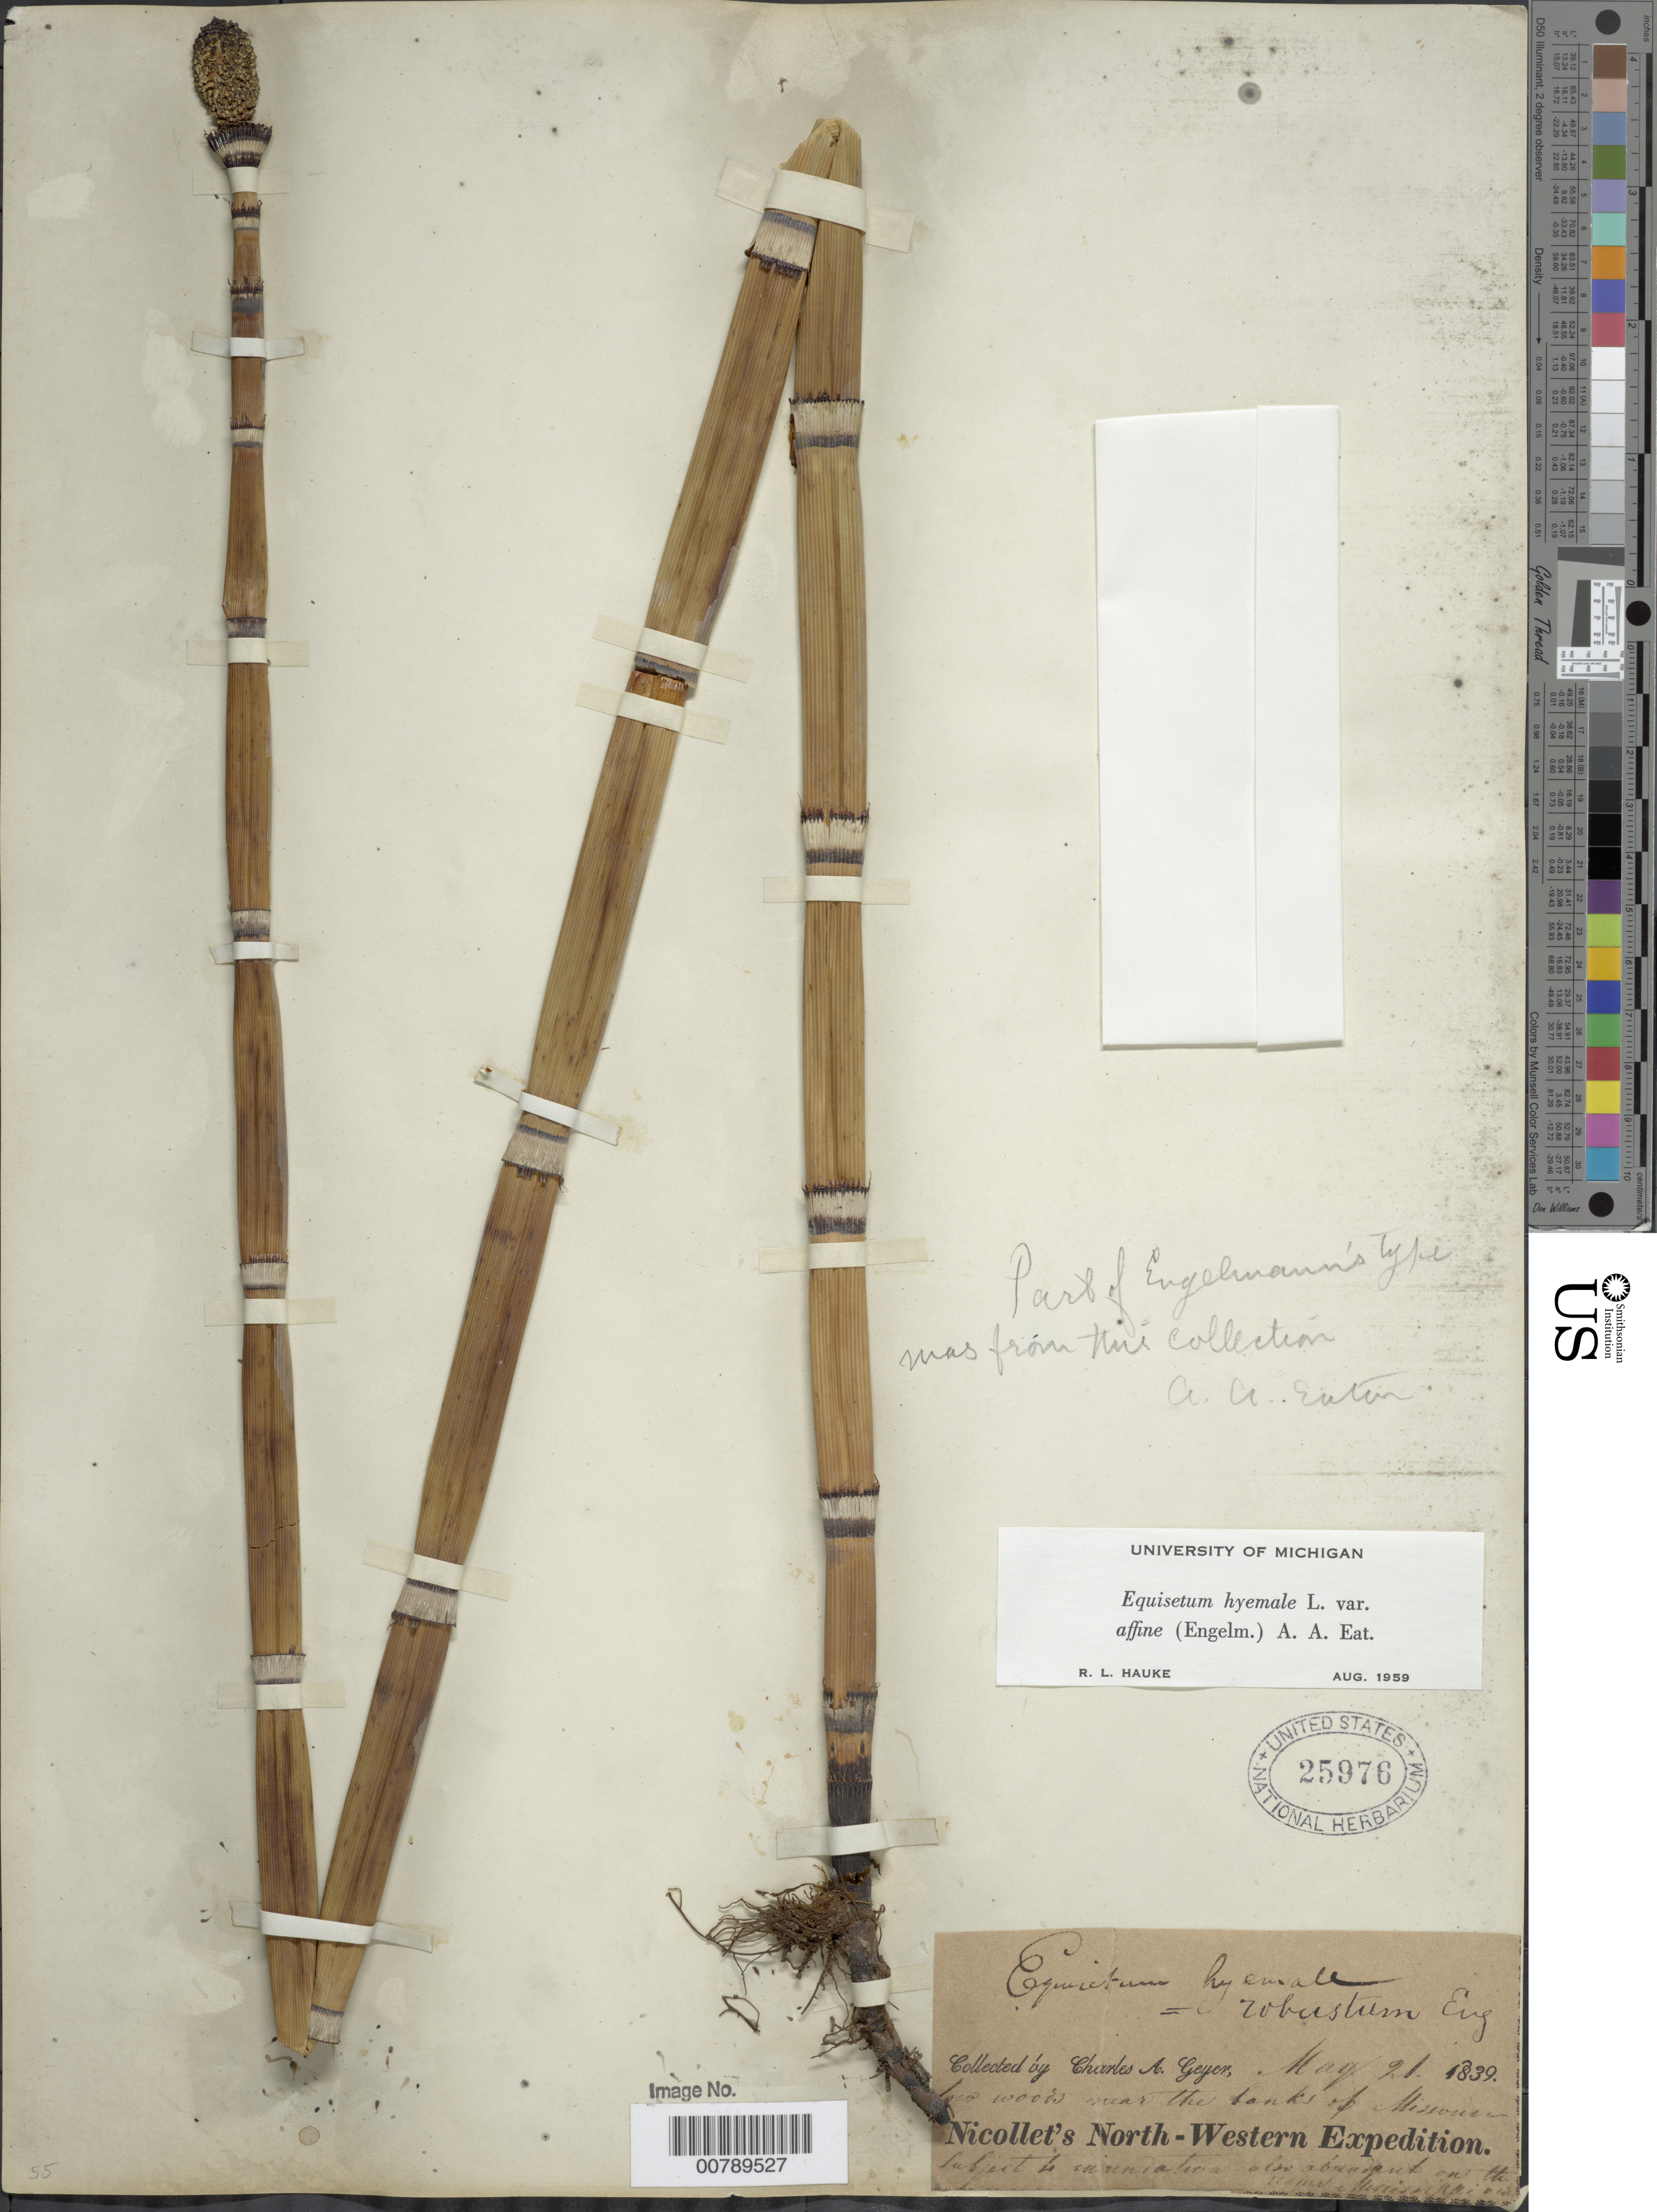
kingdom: Plantae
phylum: Tracheophyta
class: Polypodiopsida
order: Equisetales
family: Equisetaceae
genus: Equisetum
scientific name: Equisetum hyemale var. affine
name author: (Engelm.) A.A. Eaton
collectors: C. A. Geyer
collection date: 1839-05-21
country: United States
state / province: Missouri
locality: Near the banks of Missouri. North-Western.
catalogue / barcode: US 25976